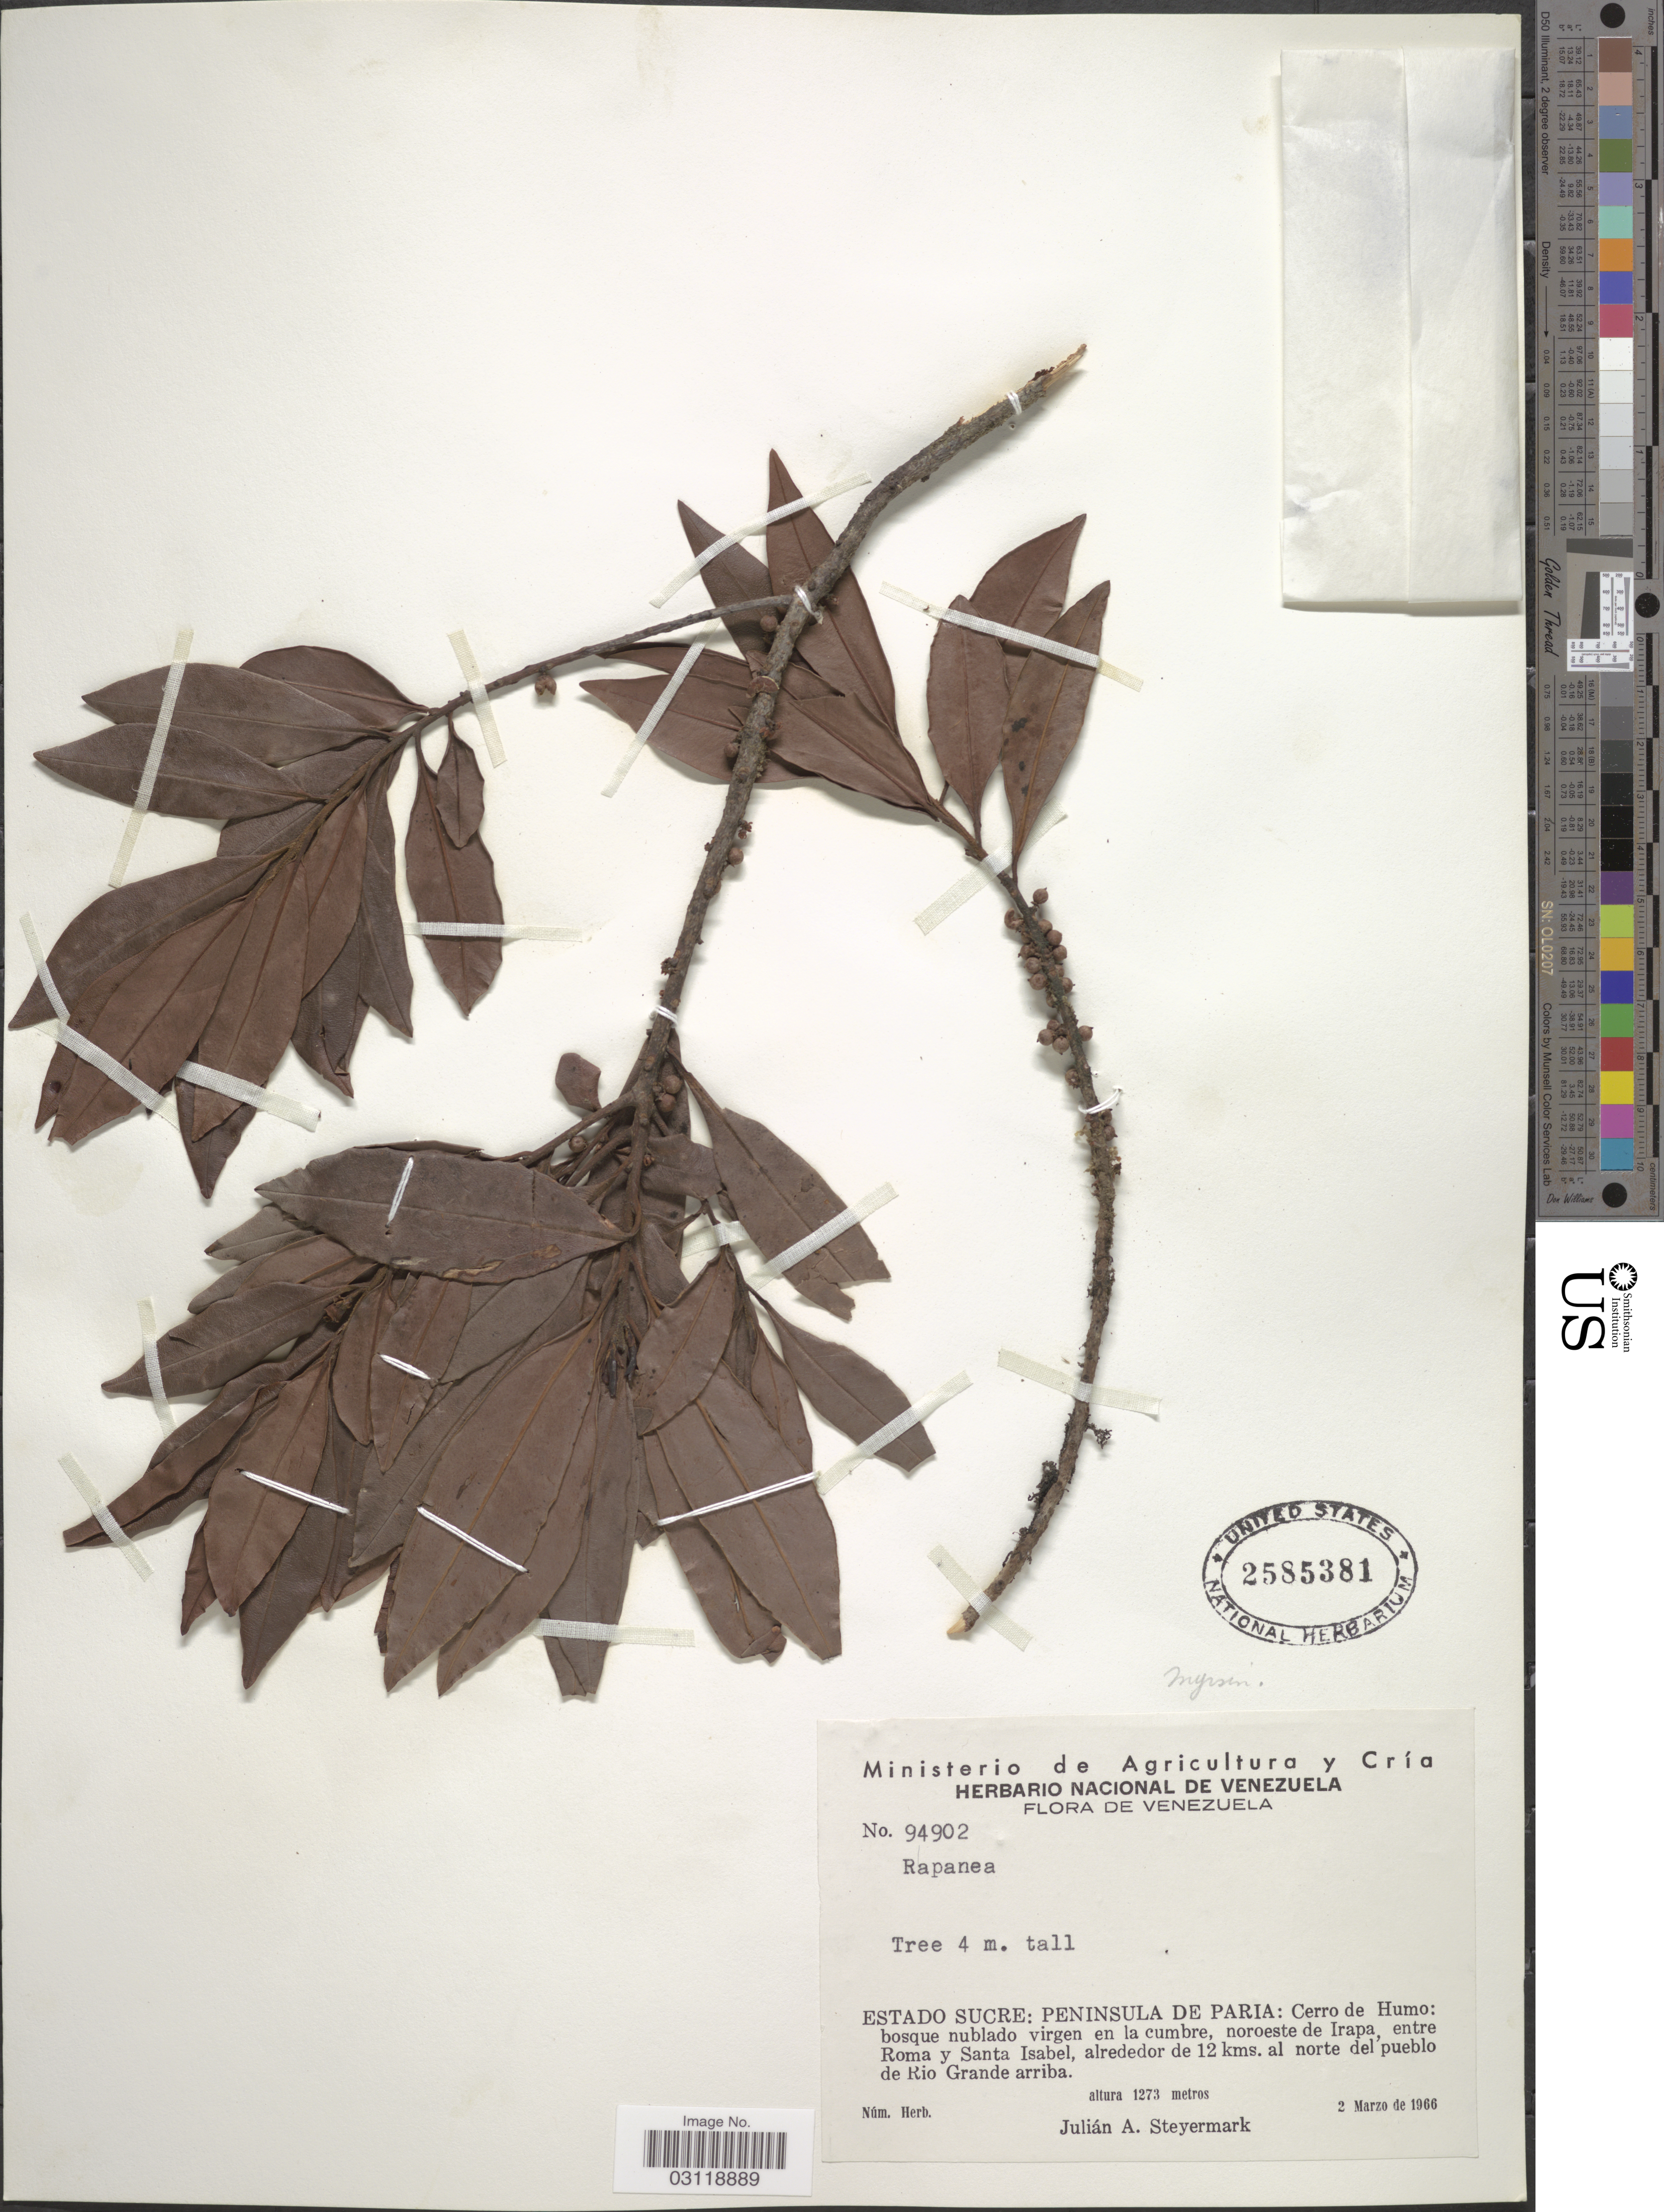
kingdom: Plantae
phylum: Tracheophyta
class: Magnoliopsida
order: Ericales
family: Primulaceae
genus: Rapanea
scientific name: Rapanea sp.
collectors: J. Steyermark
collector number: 94902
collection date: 1966-03-02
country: Venezuela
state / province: Sucre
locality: Peninsula de Paria: Cerro de Humo: bosque nublado virgen en la cumbre, noroeste de Irapa, entre Roma y Santa Isabel, alrededor de 12 kms. al norte del pueblo de Rio Grande arriba.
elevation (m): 1273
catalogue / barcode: US 2585381